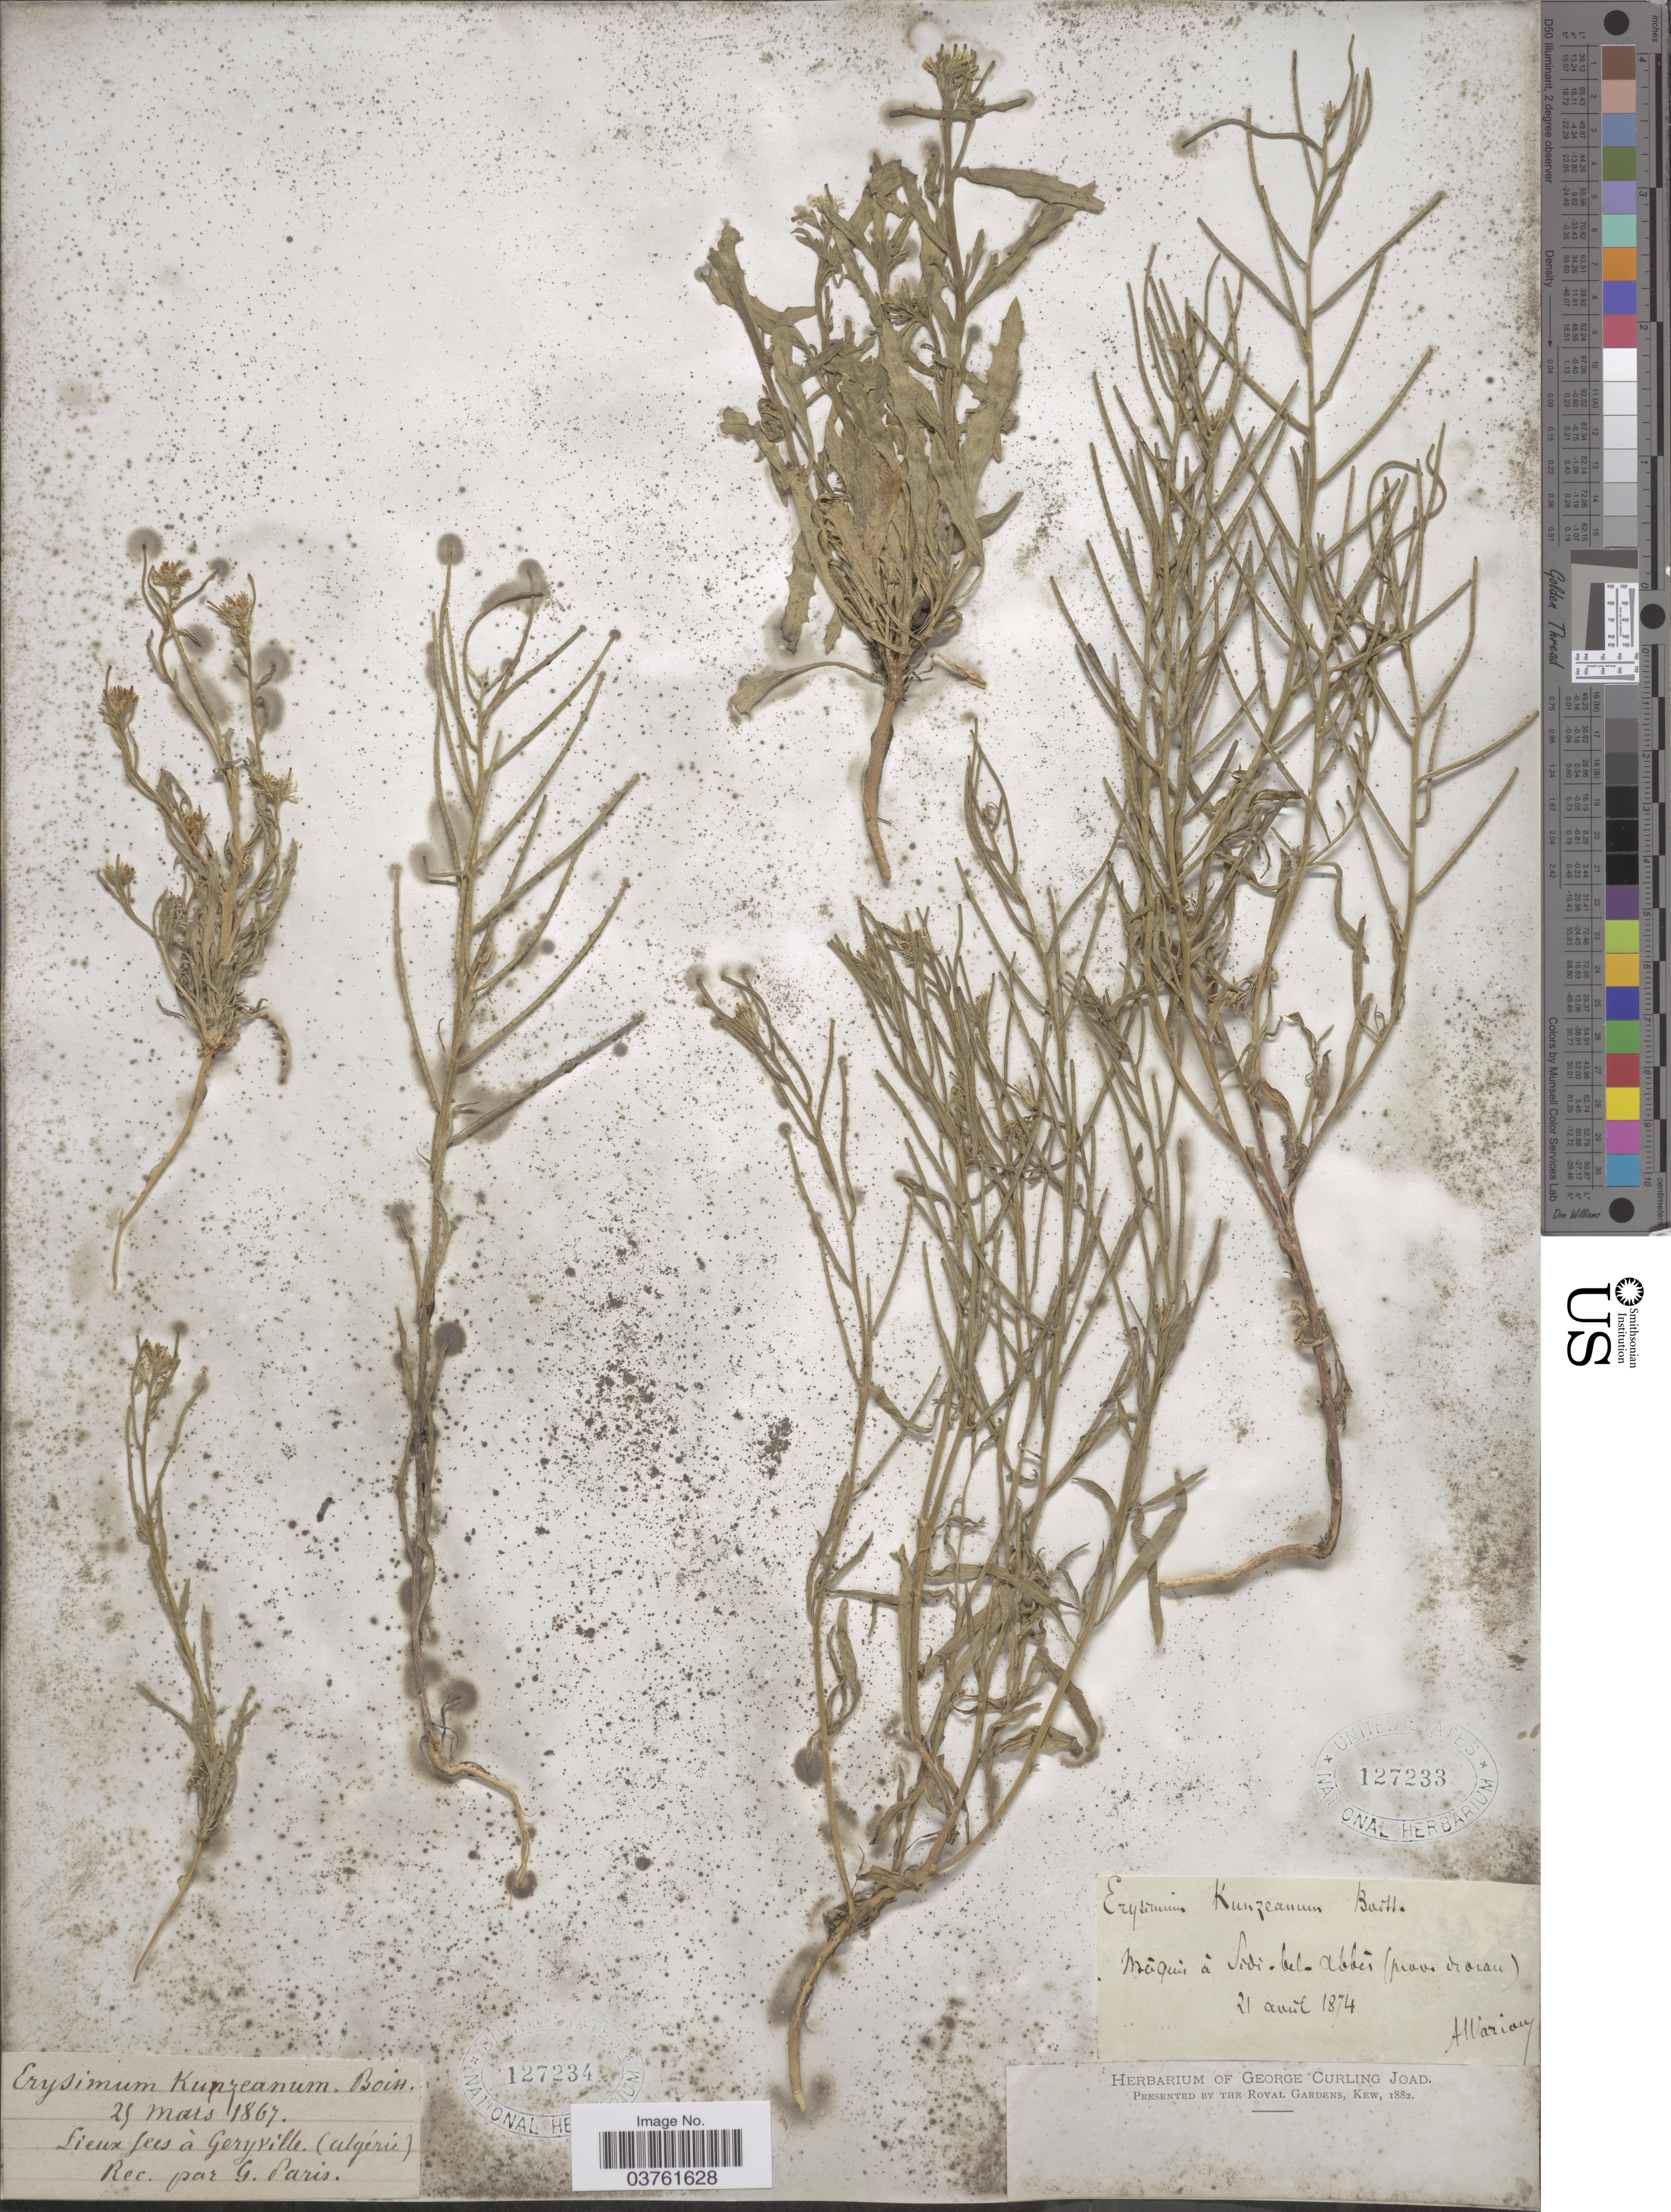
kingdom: Plantae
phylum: Tracheophyta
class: Magnoliopsida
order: Brassicales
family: Brassicaceae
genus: Erysimum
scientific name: Erysimum kunzeanum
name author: Boiss. & Reut.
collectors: A. Warion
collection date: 1874-04-21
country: Algeria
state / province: Oran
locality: Máquis á Sidí-bel-Abbís.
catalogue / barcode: US 127233